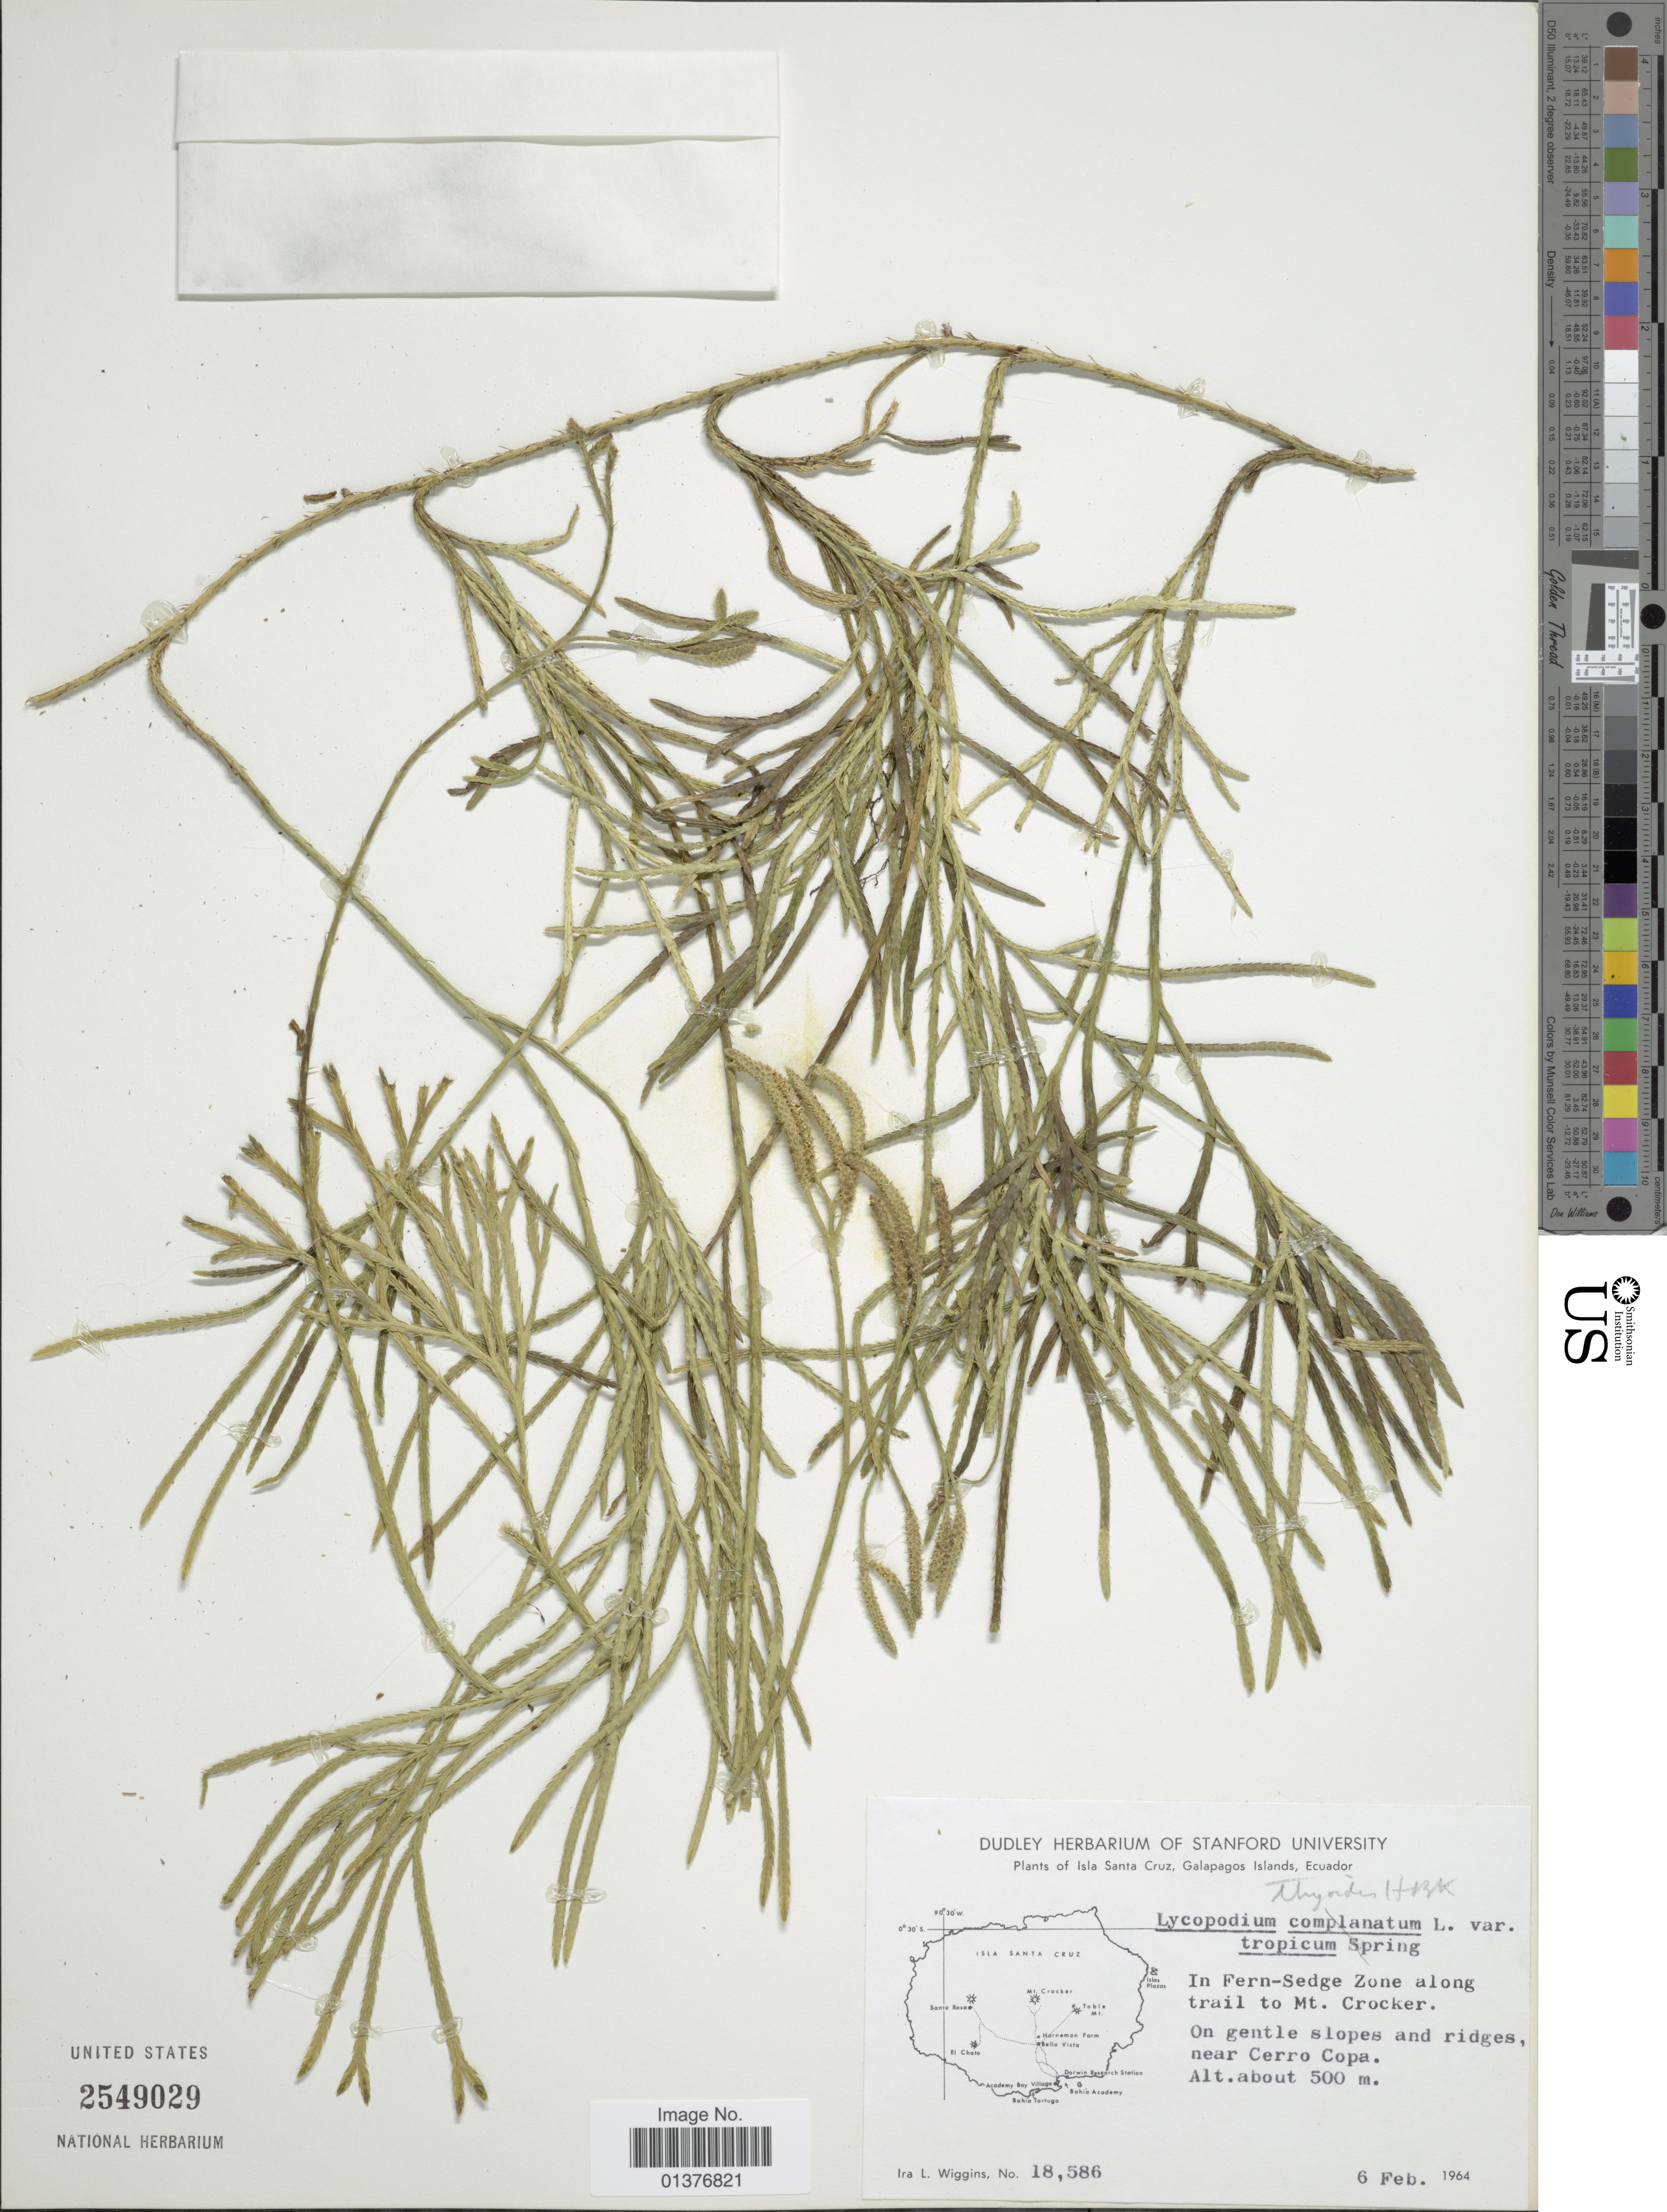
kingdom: Plantae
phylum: Tracheophyta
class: Lycopodiopsida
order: Lycopodiales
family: Lycopodiaceae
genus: Diphasiastrum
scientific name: Diphasiastrum thyoides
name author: (Humb. & Bonpl. ex Willd.) Holub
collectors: I. L. Wiggins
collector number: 18586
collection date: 1964-02-06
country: Ecuador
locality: On gentle slopes and ridges near Cerra Copa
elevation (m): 500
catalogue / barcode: US 2549029